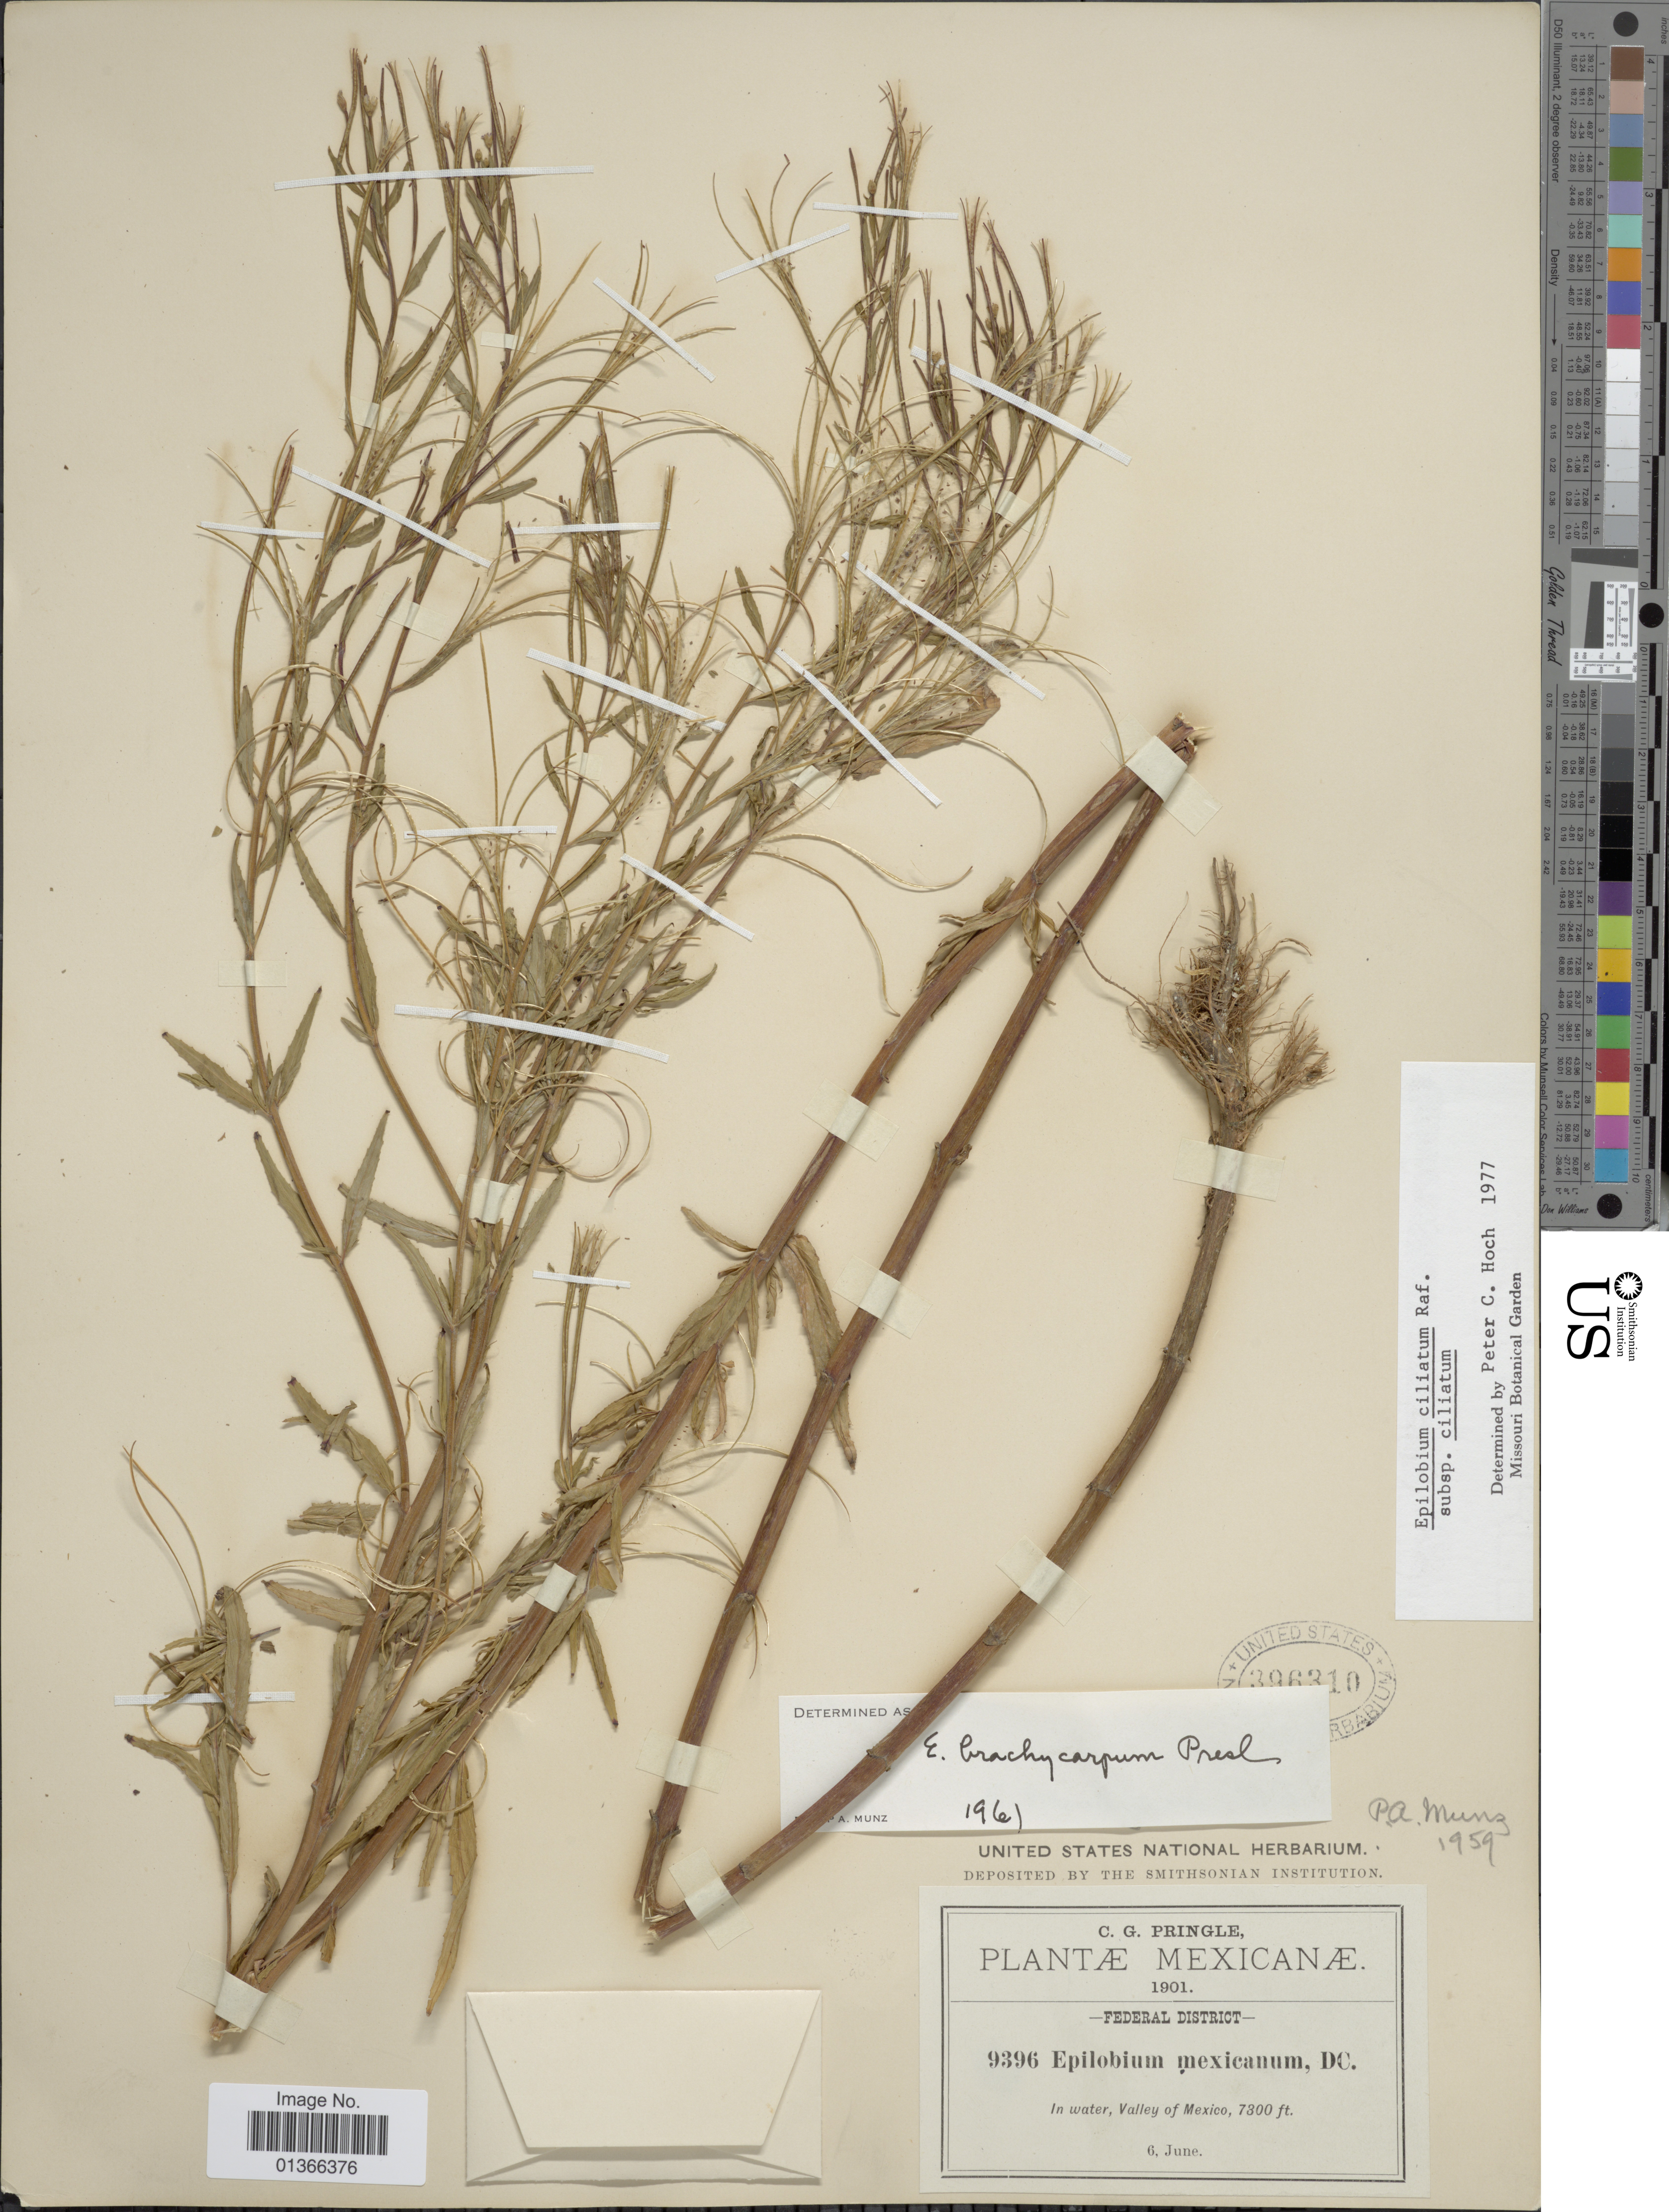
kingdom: Plantae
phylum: Tracheophyta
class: Magnoliopsida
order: Myrtales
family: Onagraceae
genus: Epilobium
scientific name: Epilobium ciliatum subsp. ciliatum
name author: Raf.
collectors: C. G. Pringle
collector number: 9396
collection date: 1901-06-06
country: Mexico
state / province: Distrito Federal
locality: Valley of Mexico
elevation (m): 2225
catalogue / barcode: US 396310